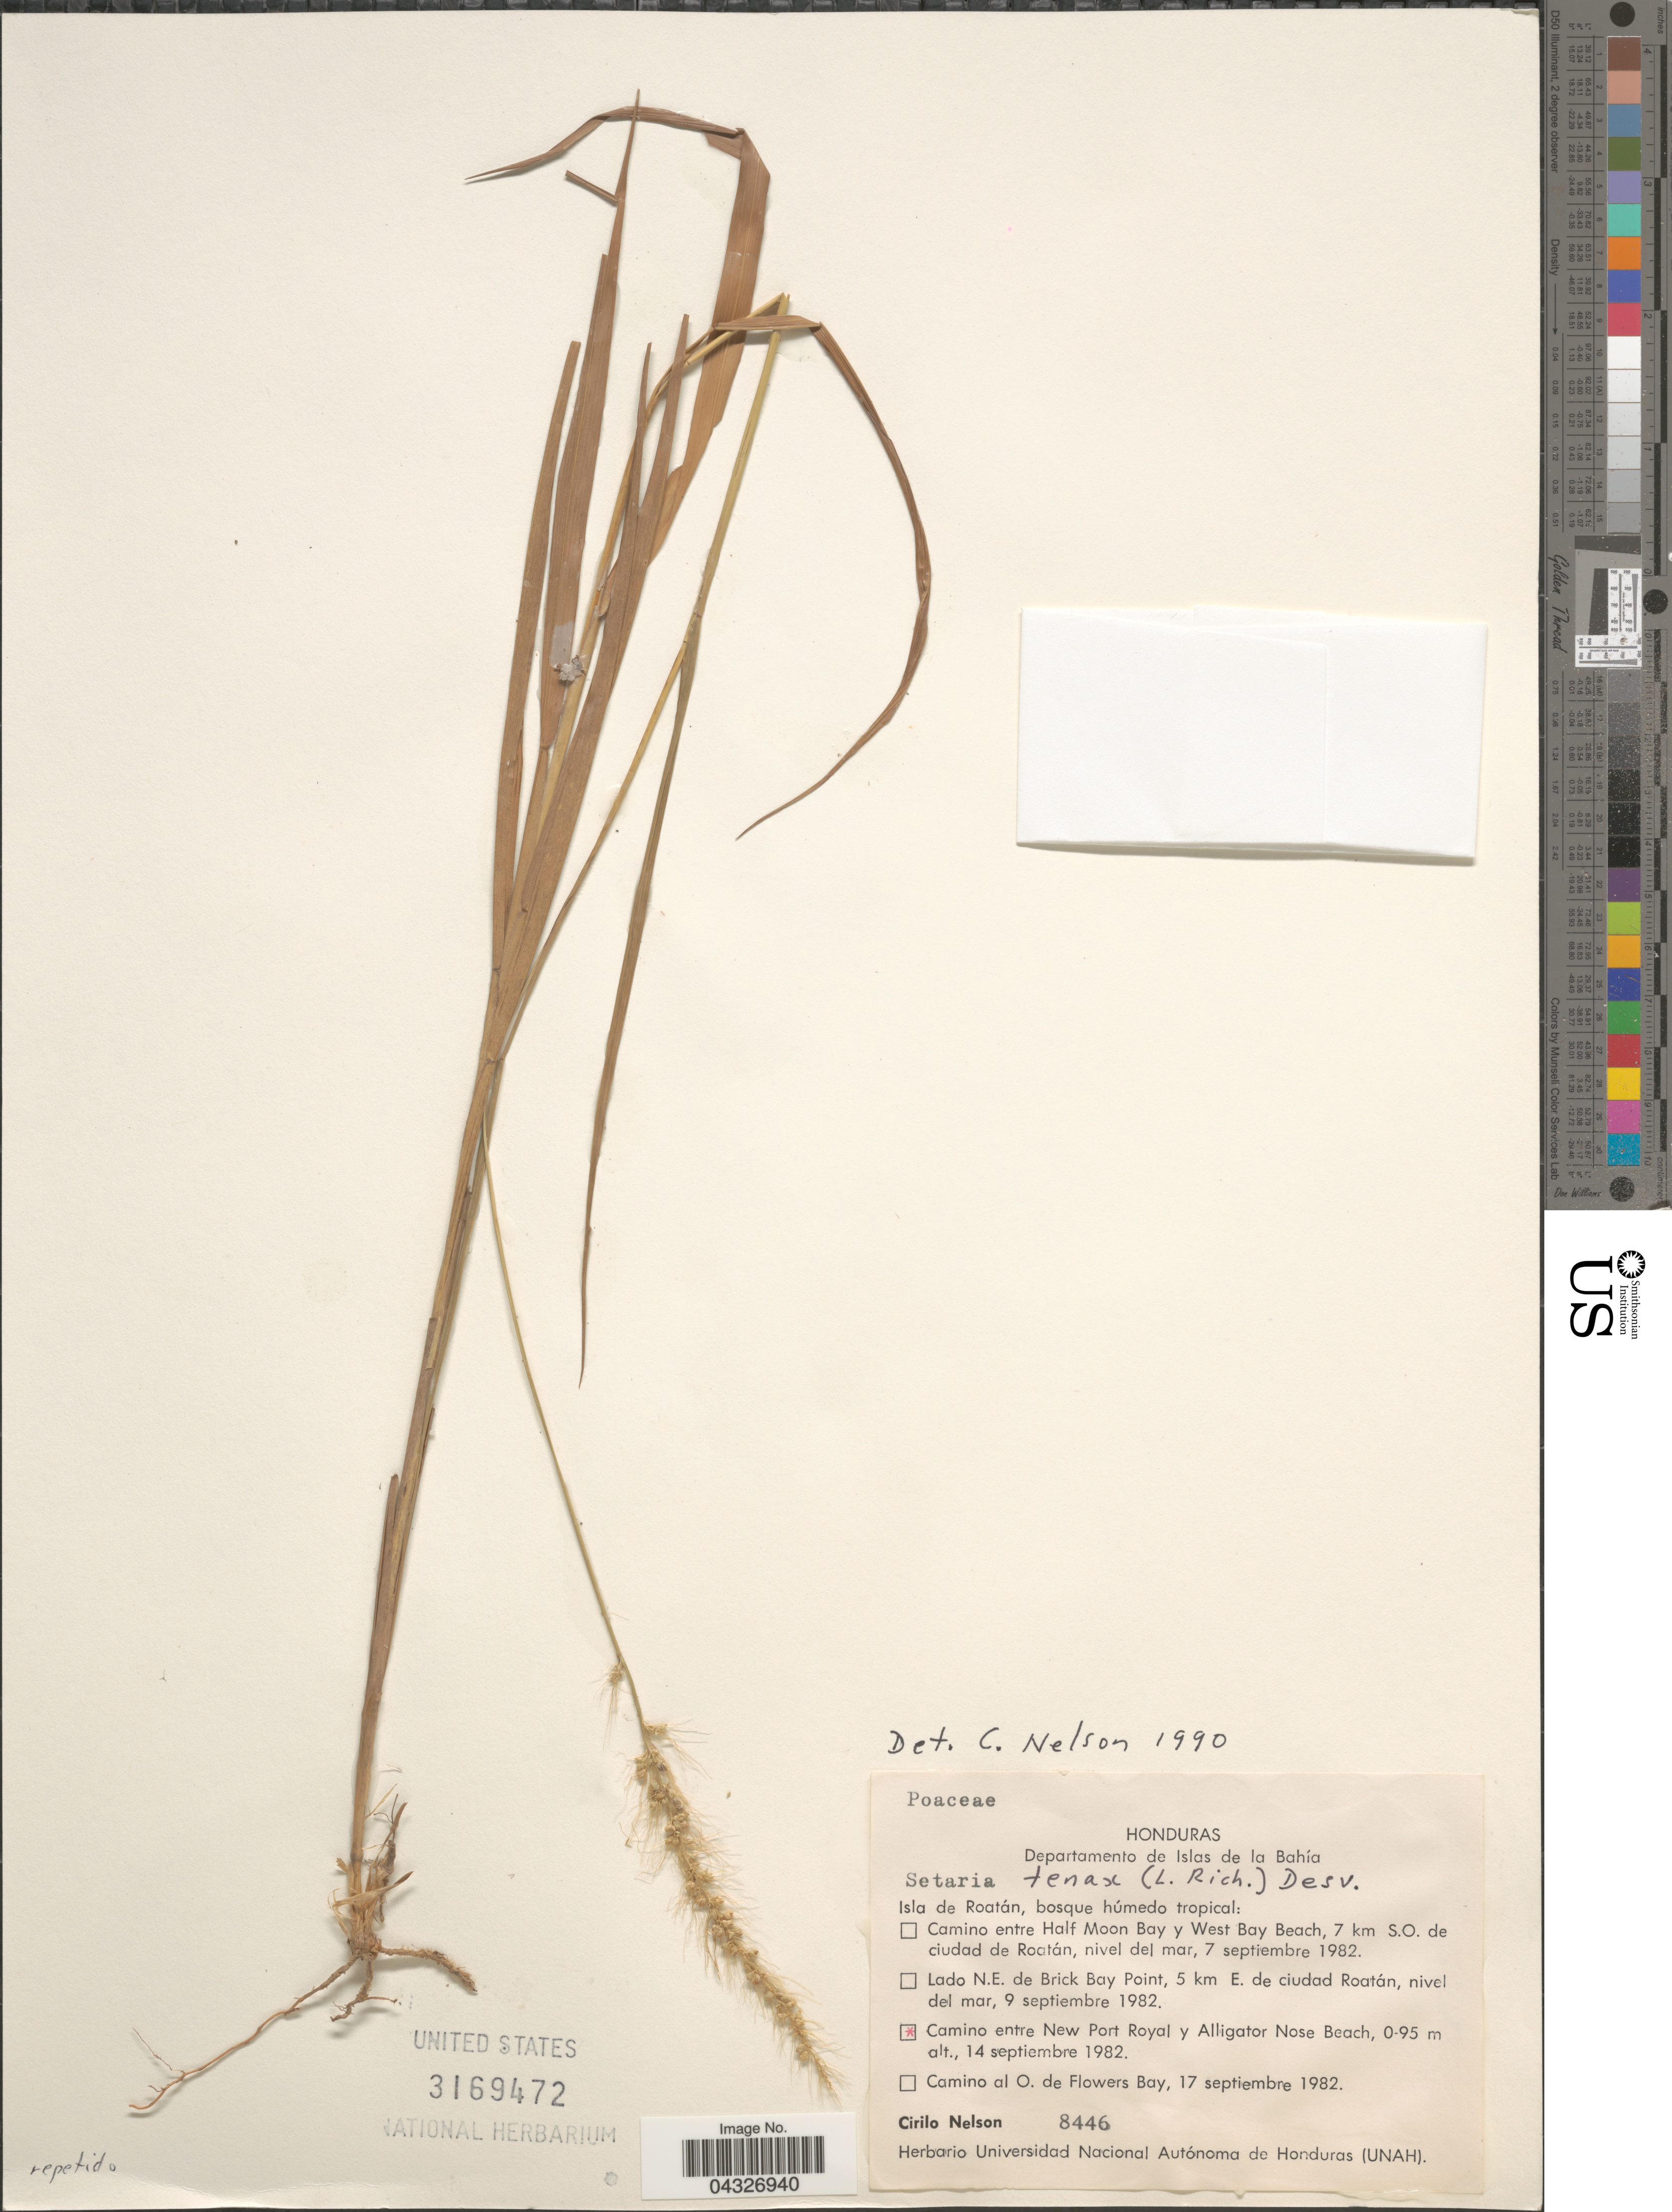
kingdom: Plantae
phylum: Tracheophyta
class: Liliopsida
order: Poales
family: Poaceae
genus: Setaria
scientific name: Setaria tenax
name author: (Rich.) Desv.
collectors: C. Nelson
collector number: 8446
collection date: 1982-09-14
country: Honduras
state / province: Islas de la Bahía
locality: Departamento de Islas de la Bahía. Camino entre New Port Royal y Alligator Nose Beach.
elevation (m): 0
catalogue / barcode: US 3169472